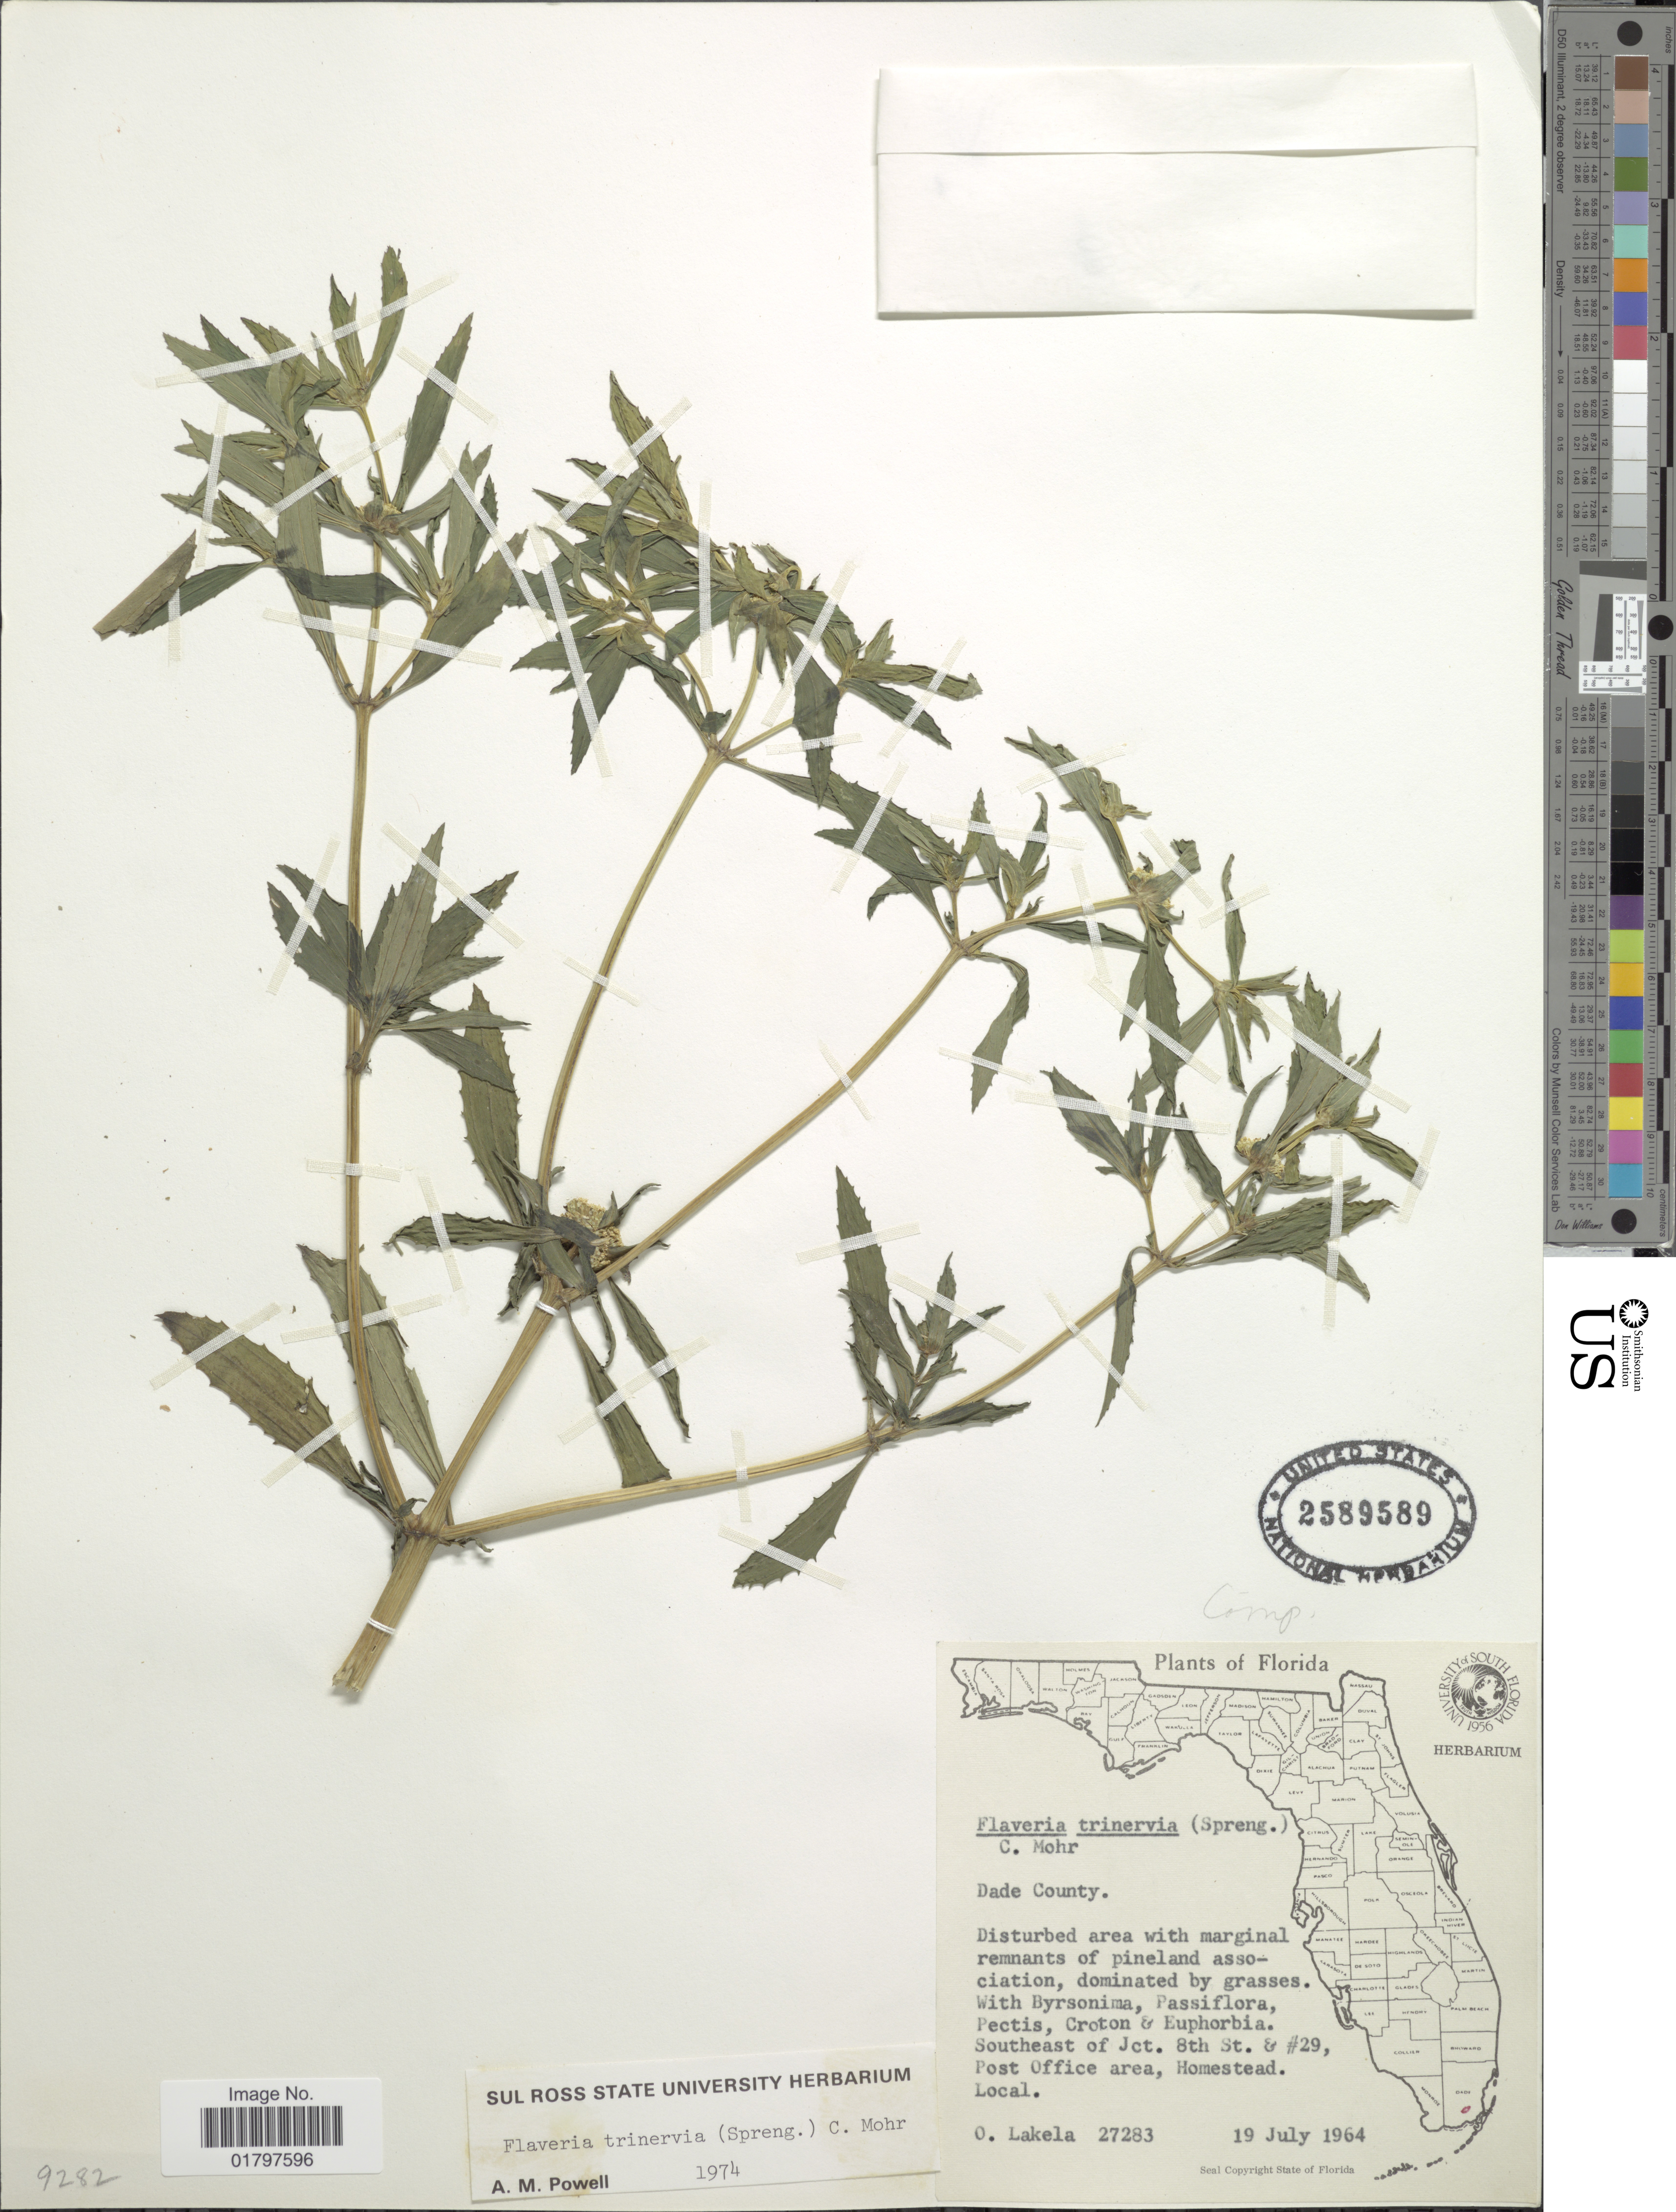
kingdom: Plantae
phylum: Tracheophyta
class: Magnoliopsida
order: Asterales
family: Asteraceae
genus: Flaveria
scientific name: Flaveria trinervia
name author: (Spreng.) C. Mohr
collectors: O. Lakela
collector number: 27283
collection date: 1964-07-19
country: United States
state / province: Florida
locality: Dade County. Southeast of Jct. 8th St. & #29, Post Office area, Homestead.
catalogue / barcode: US 2589589